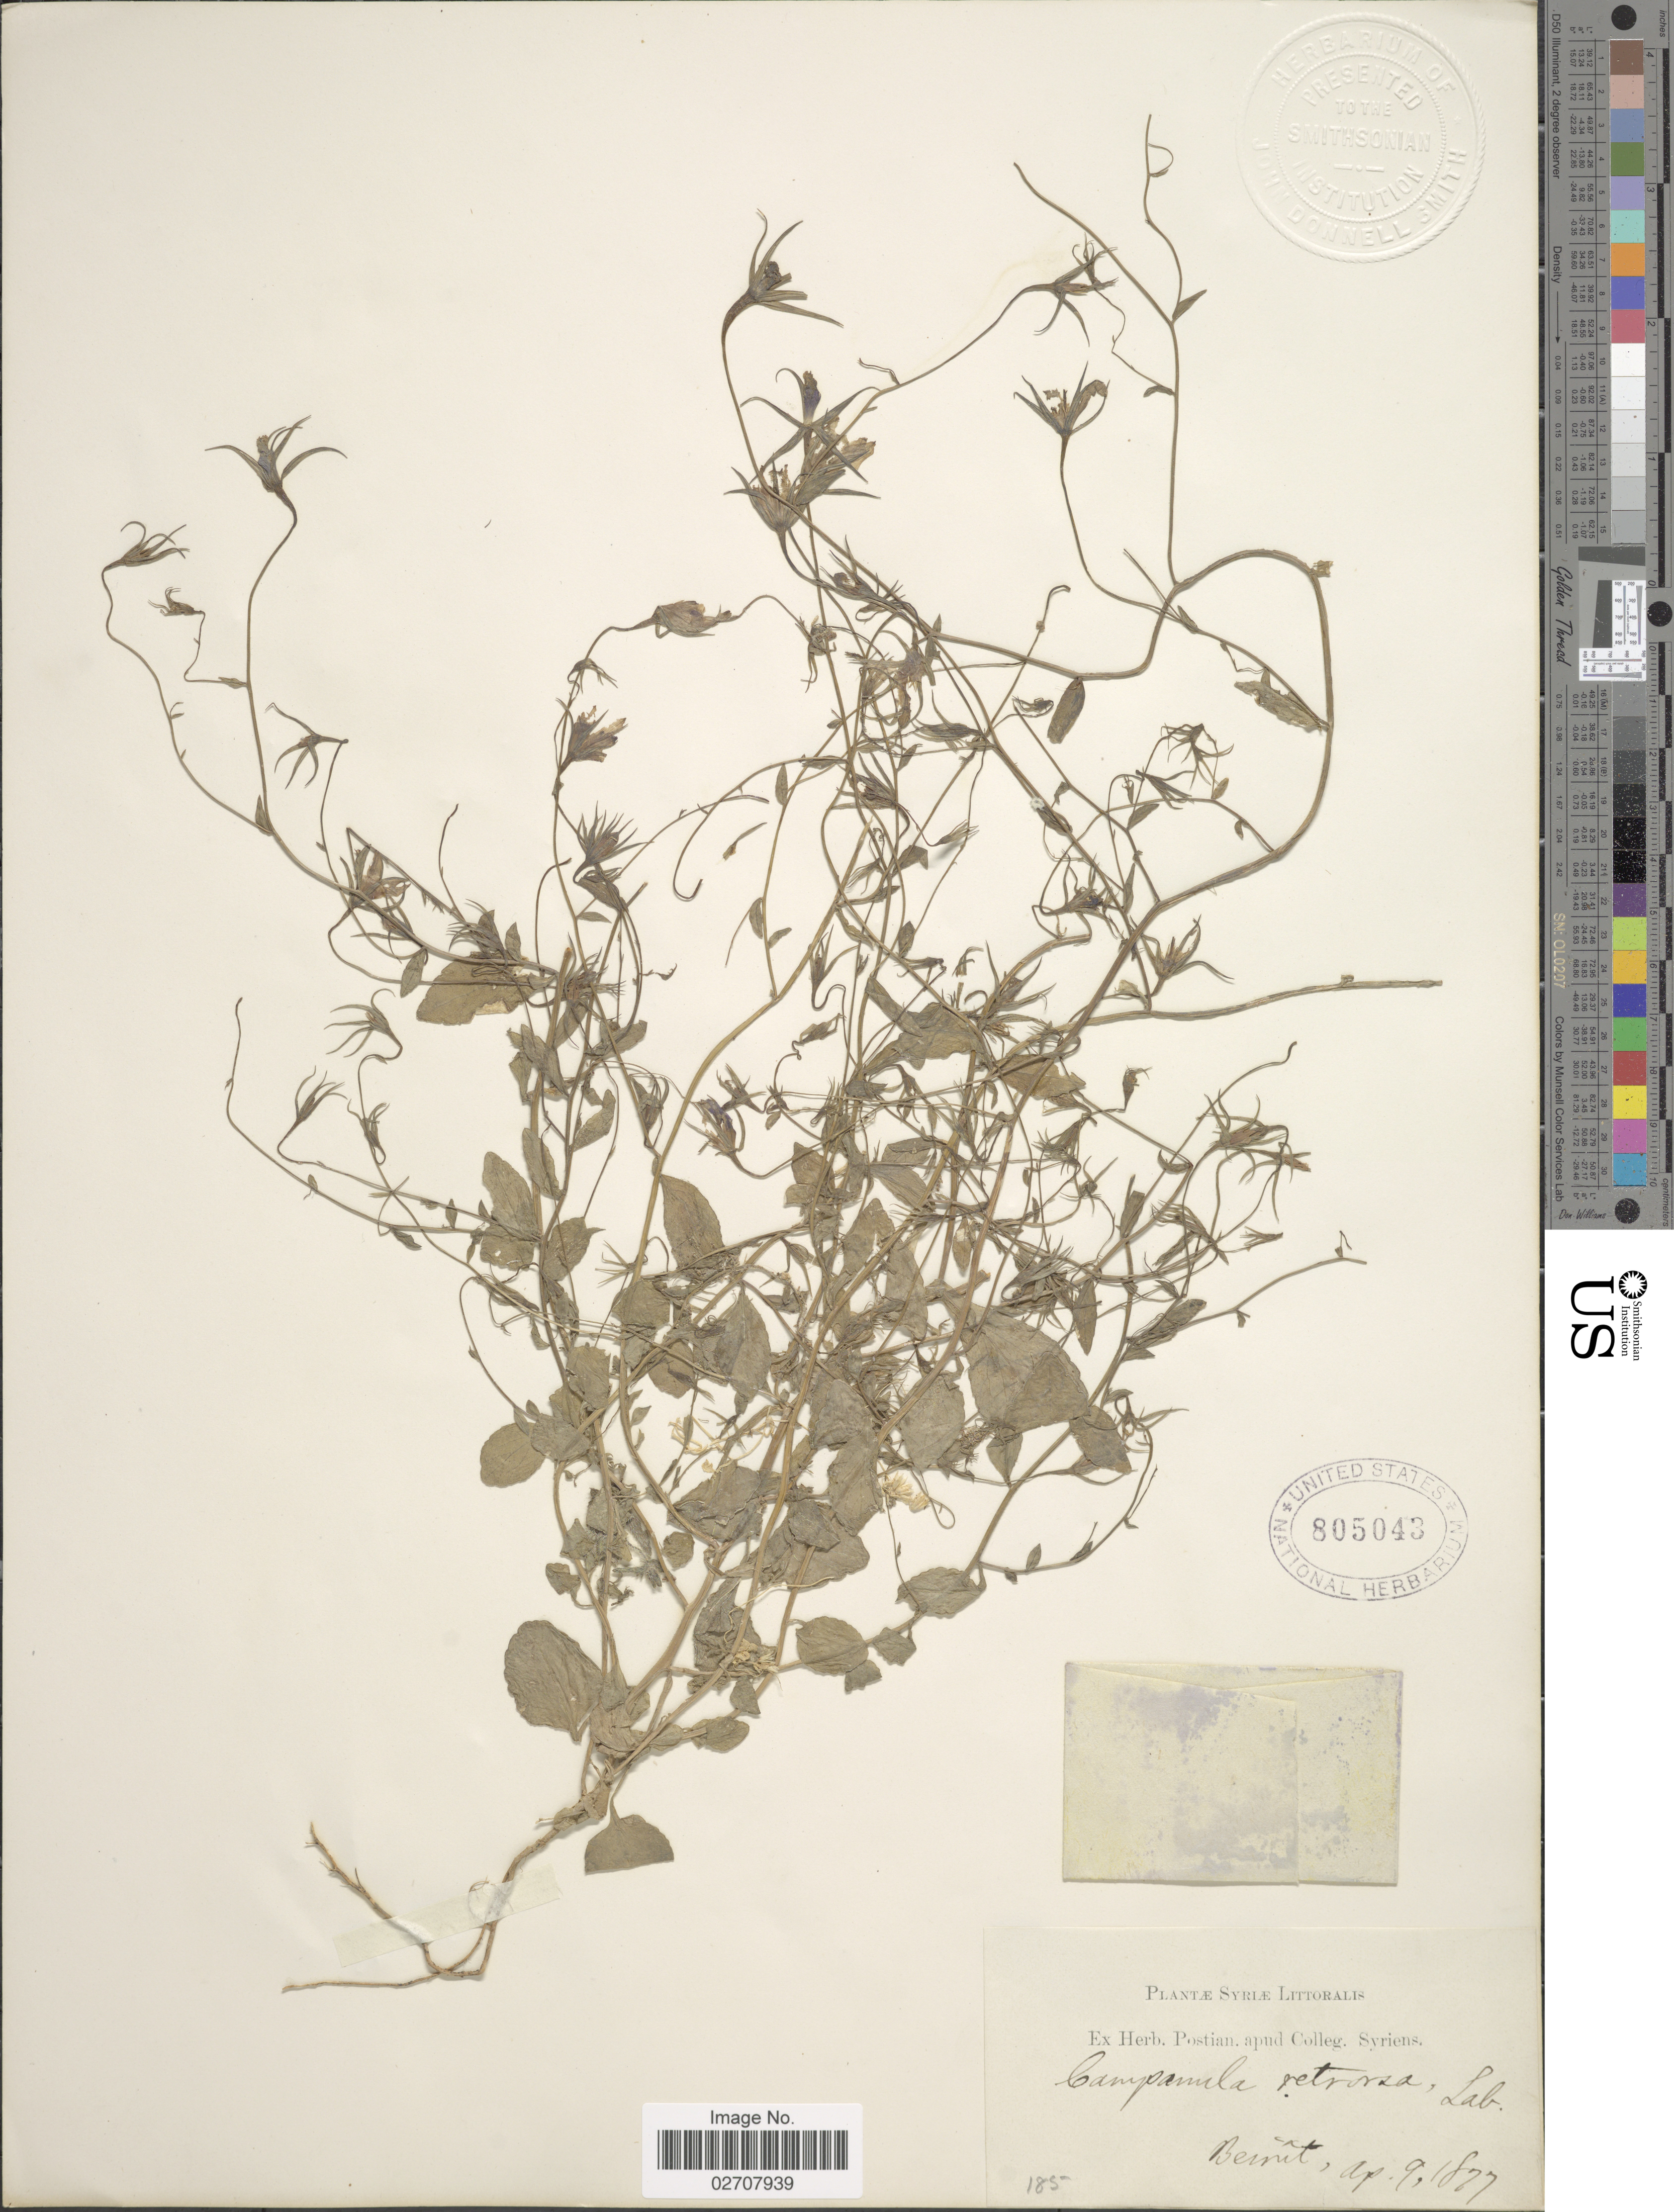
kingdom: Plantae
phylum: Tracheophyta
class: Magnoliopsida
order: Asterales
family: Campanulaceae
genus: Campanula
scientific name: Campanula retrorsa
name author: Labill.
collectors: ex herb. Postian. apud Colleg. Syriens. Protest. USE "Fannie P. A. Shepard" (10308853) AS PRIMARY COLLECTOR INSTEAD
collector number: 185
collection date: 1877-04-09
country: Lebanon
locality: Beirut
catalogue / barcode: US 805043